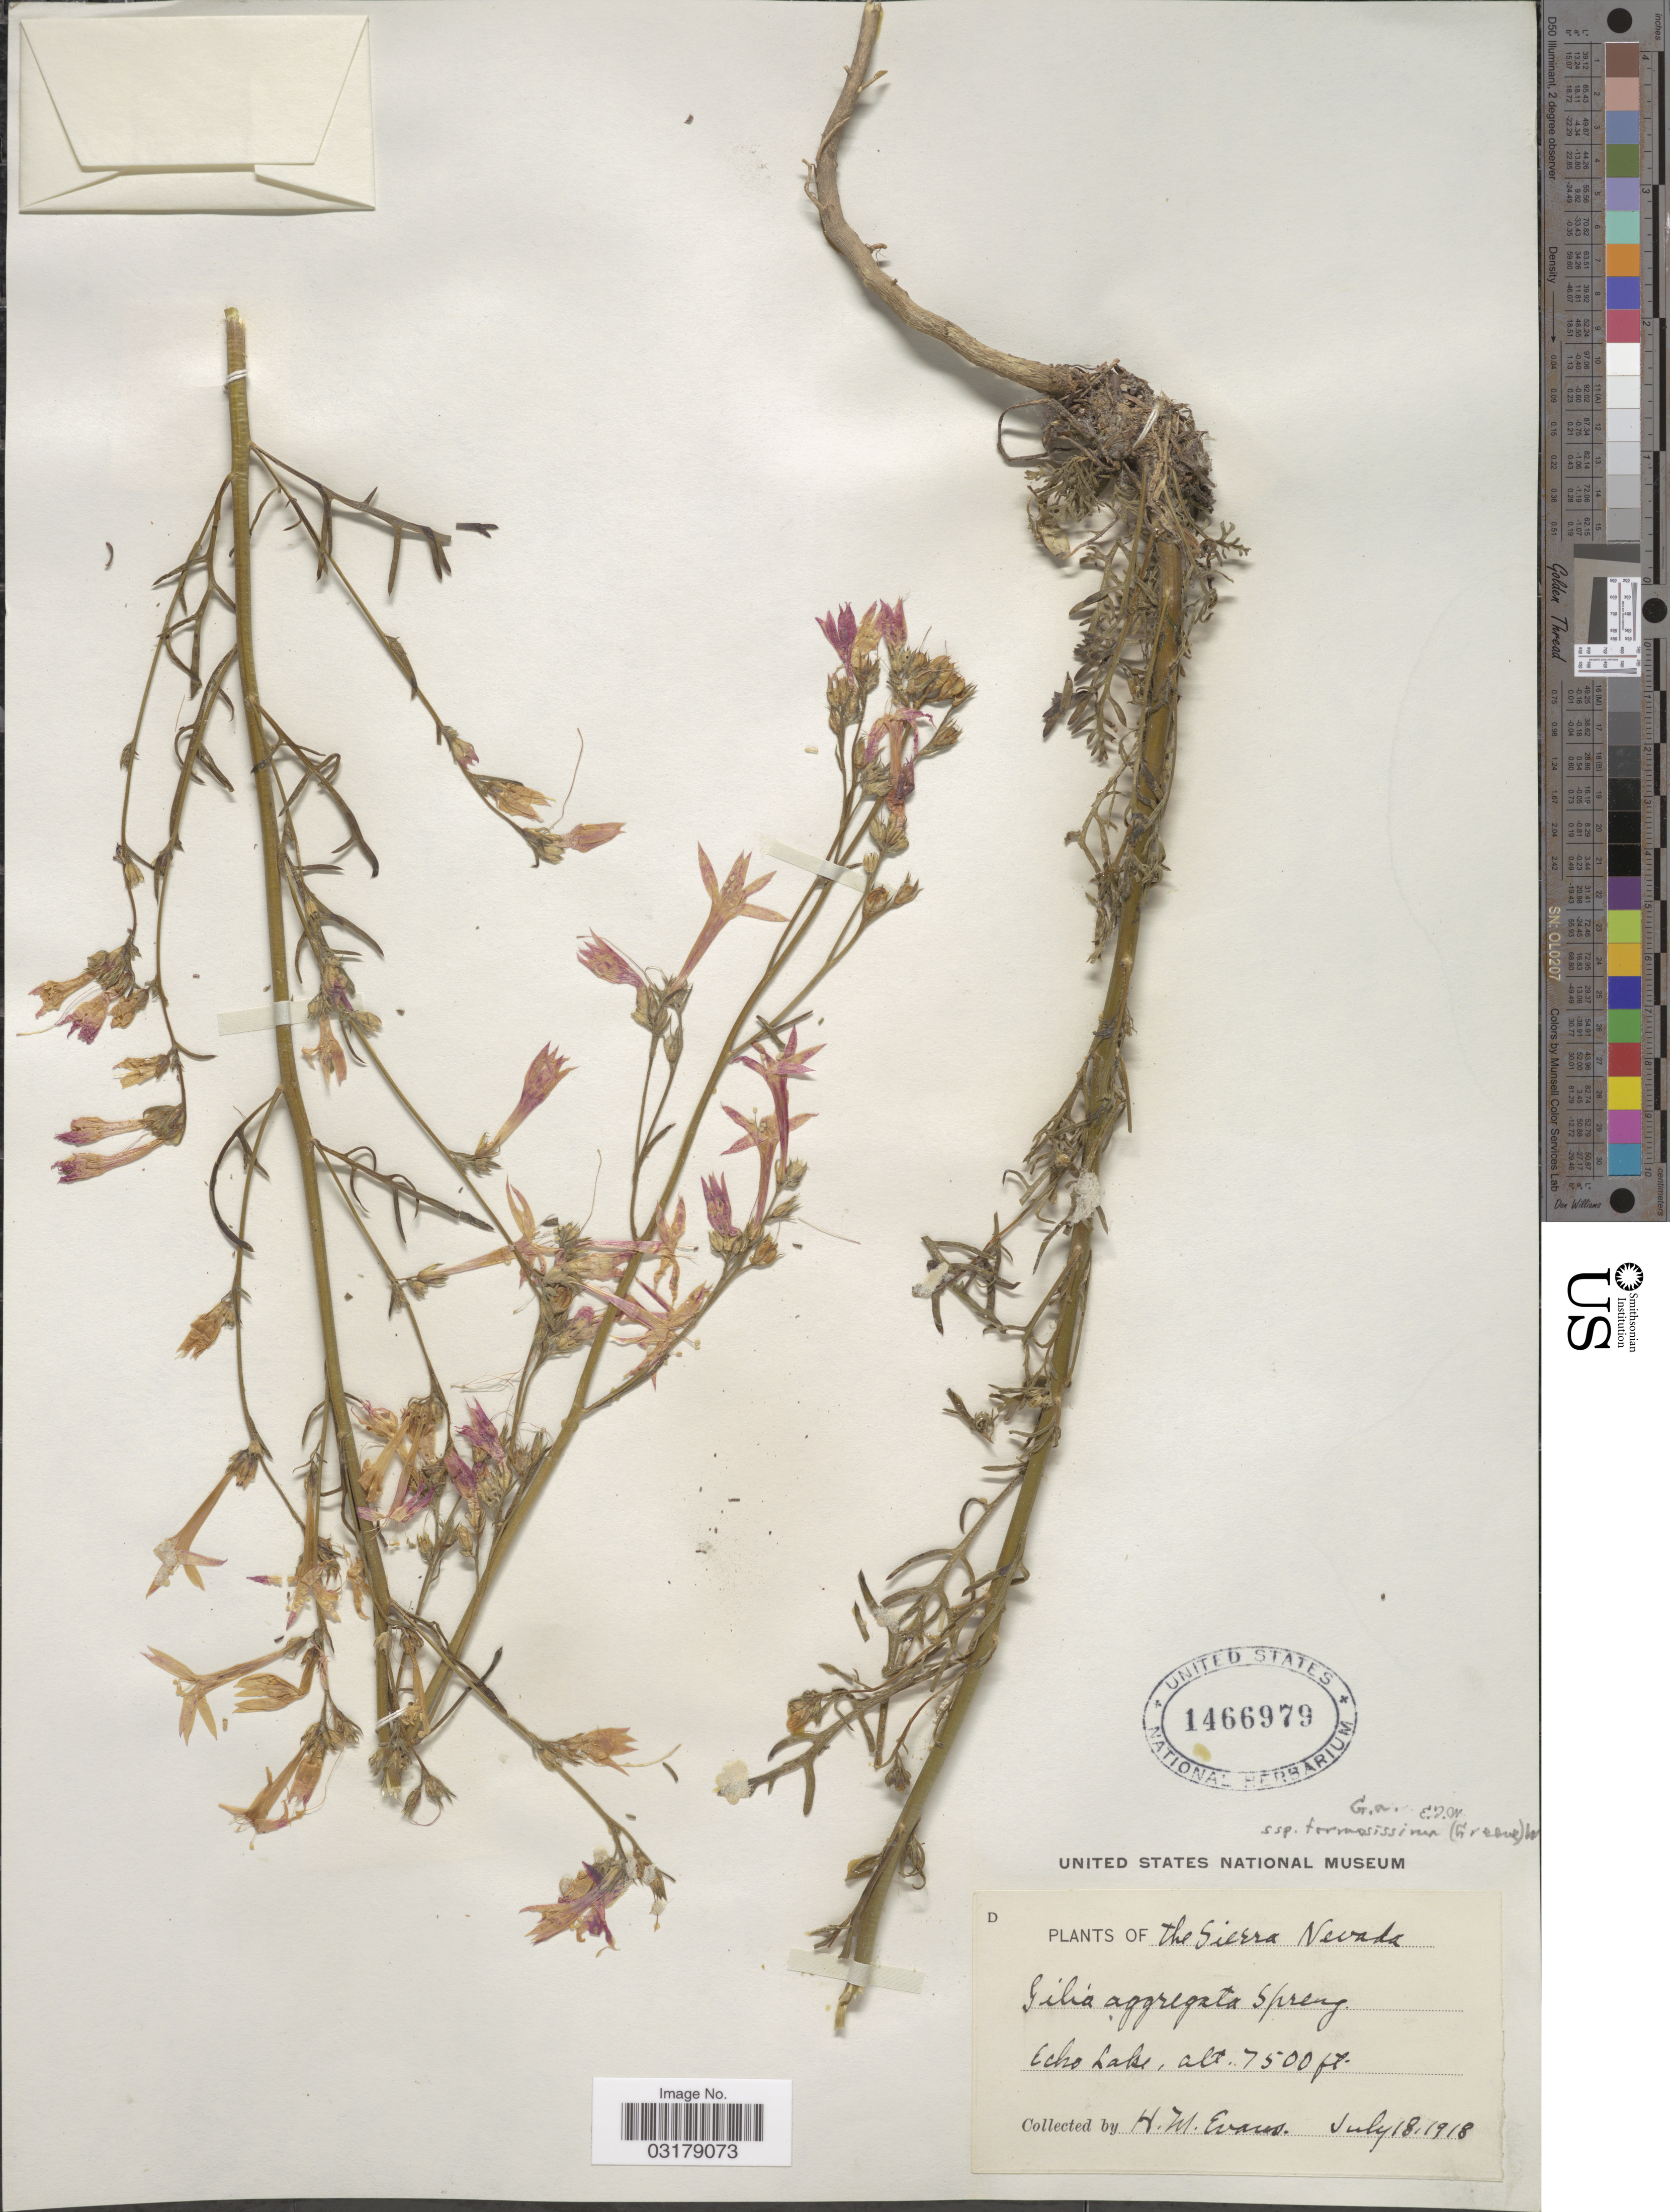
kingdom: Plantae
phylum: Tracheophyta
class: Magnoliopsida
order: Ericales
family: Polemoniaceae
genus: Ipomopsis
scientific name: Ipomopsis aggregata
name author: (Pursh) V.E. Grant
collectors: H. Evans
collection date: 1918-07-18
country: United States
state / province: Nevada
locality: The Sierra Nevada. Echo Lake.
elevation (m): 2286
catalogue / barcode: US 1466979